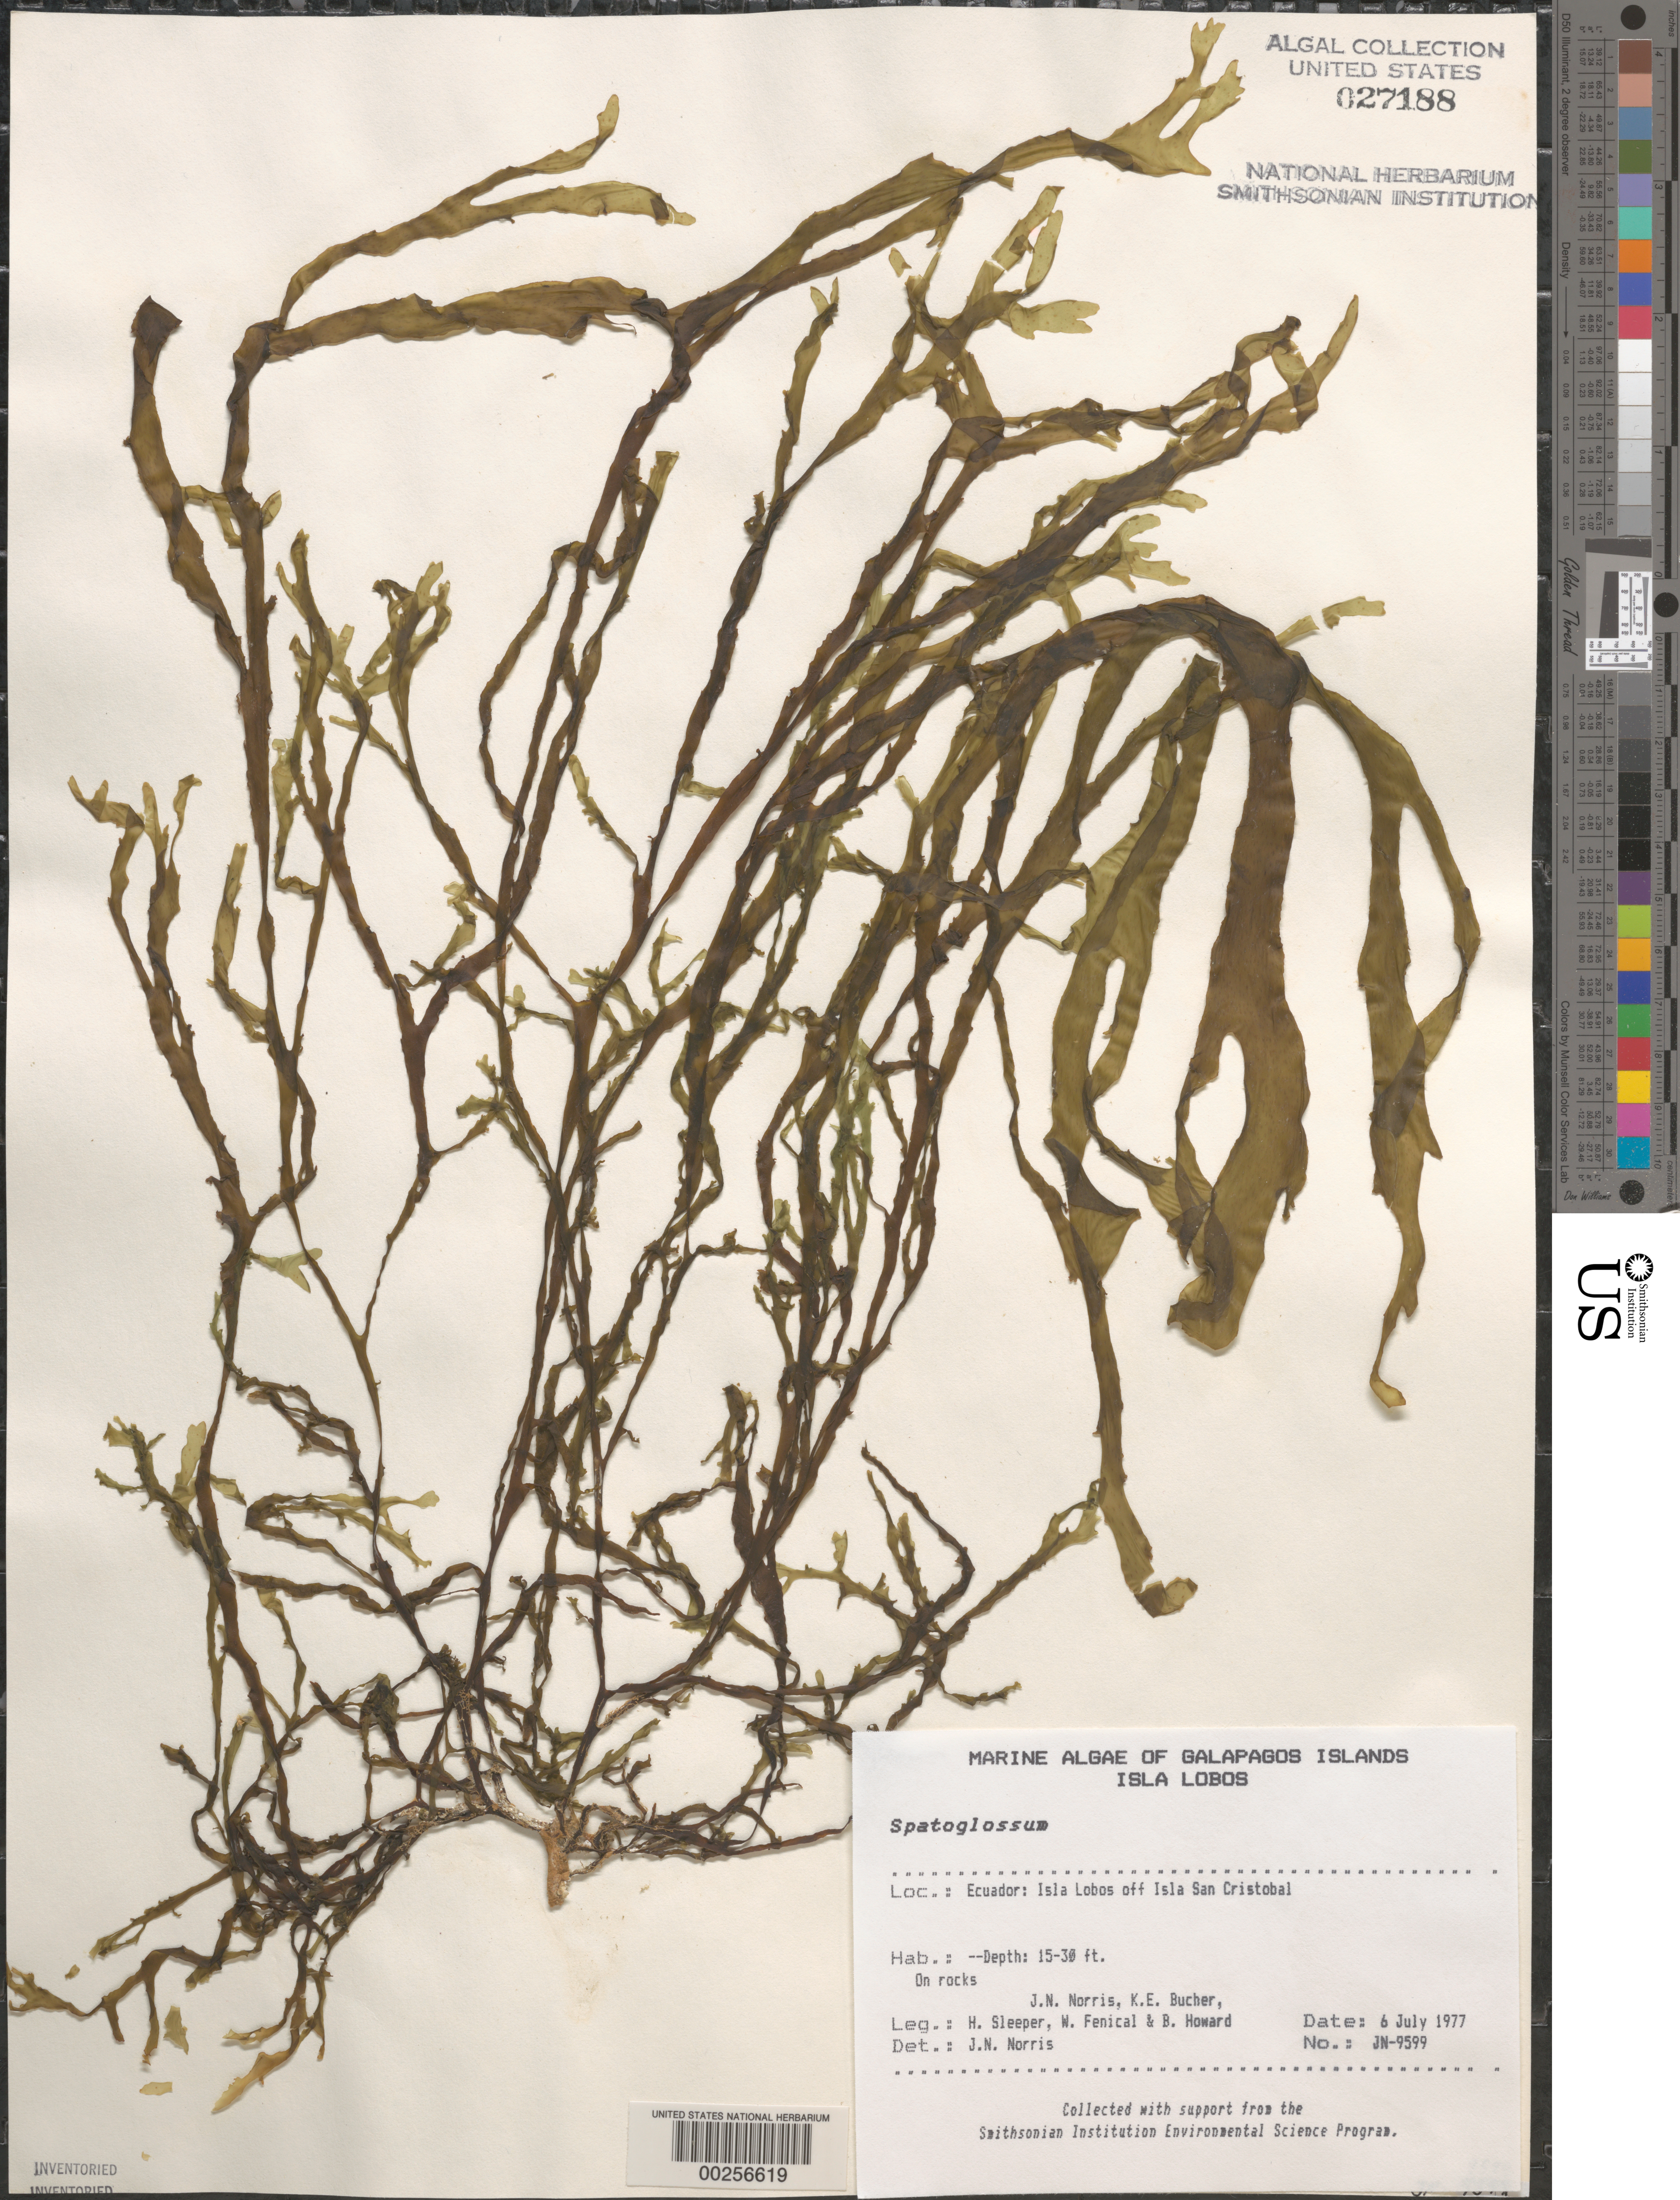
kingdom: Chromista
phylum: Ochrophyta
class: Phaeophyceae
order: Dictyotales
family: Dictyotaceae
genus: Spatoglossum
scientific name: Spatoglossum sp.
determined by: Norris, James N.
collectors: J. N. Norris, K. E. Bucher, H. Sleeper, W. Fenical & B. Howard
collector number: JN-9599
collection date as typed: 06 Jul 1977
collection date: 1977-07-06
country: Ecuador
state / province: Colón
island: Lobos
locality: Off Isla San Cristóbal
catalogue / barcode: US 27188